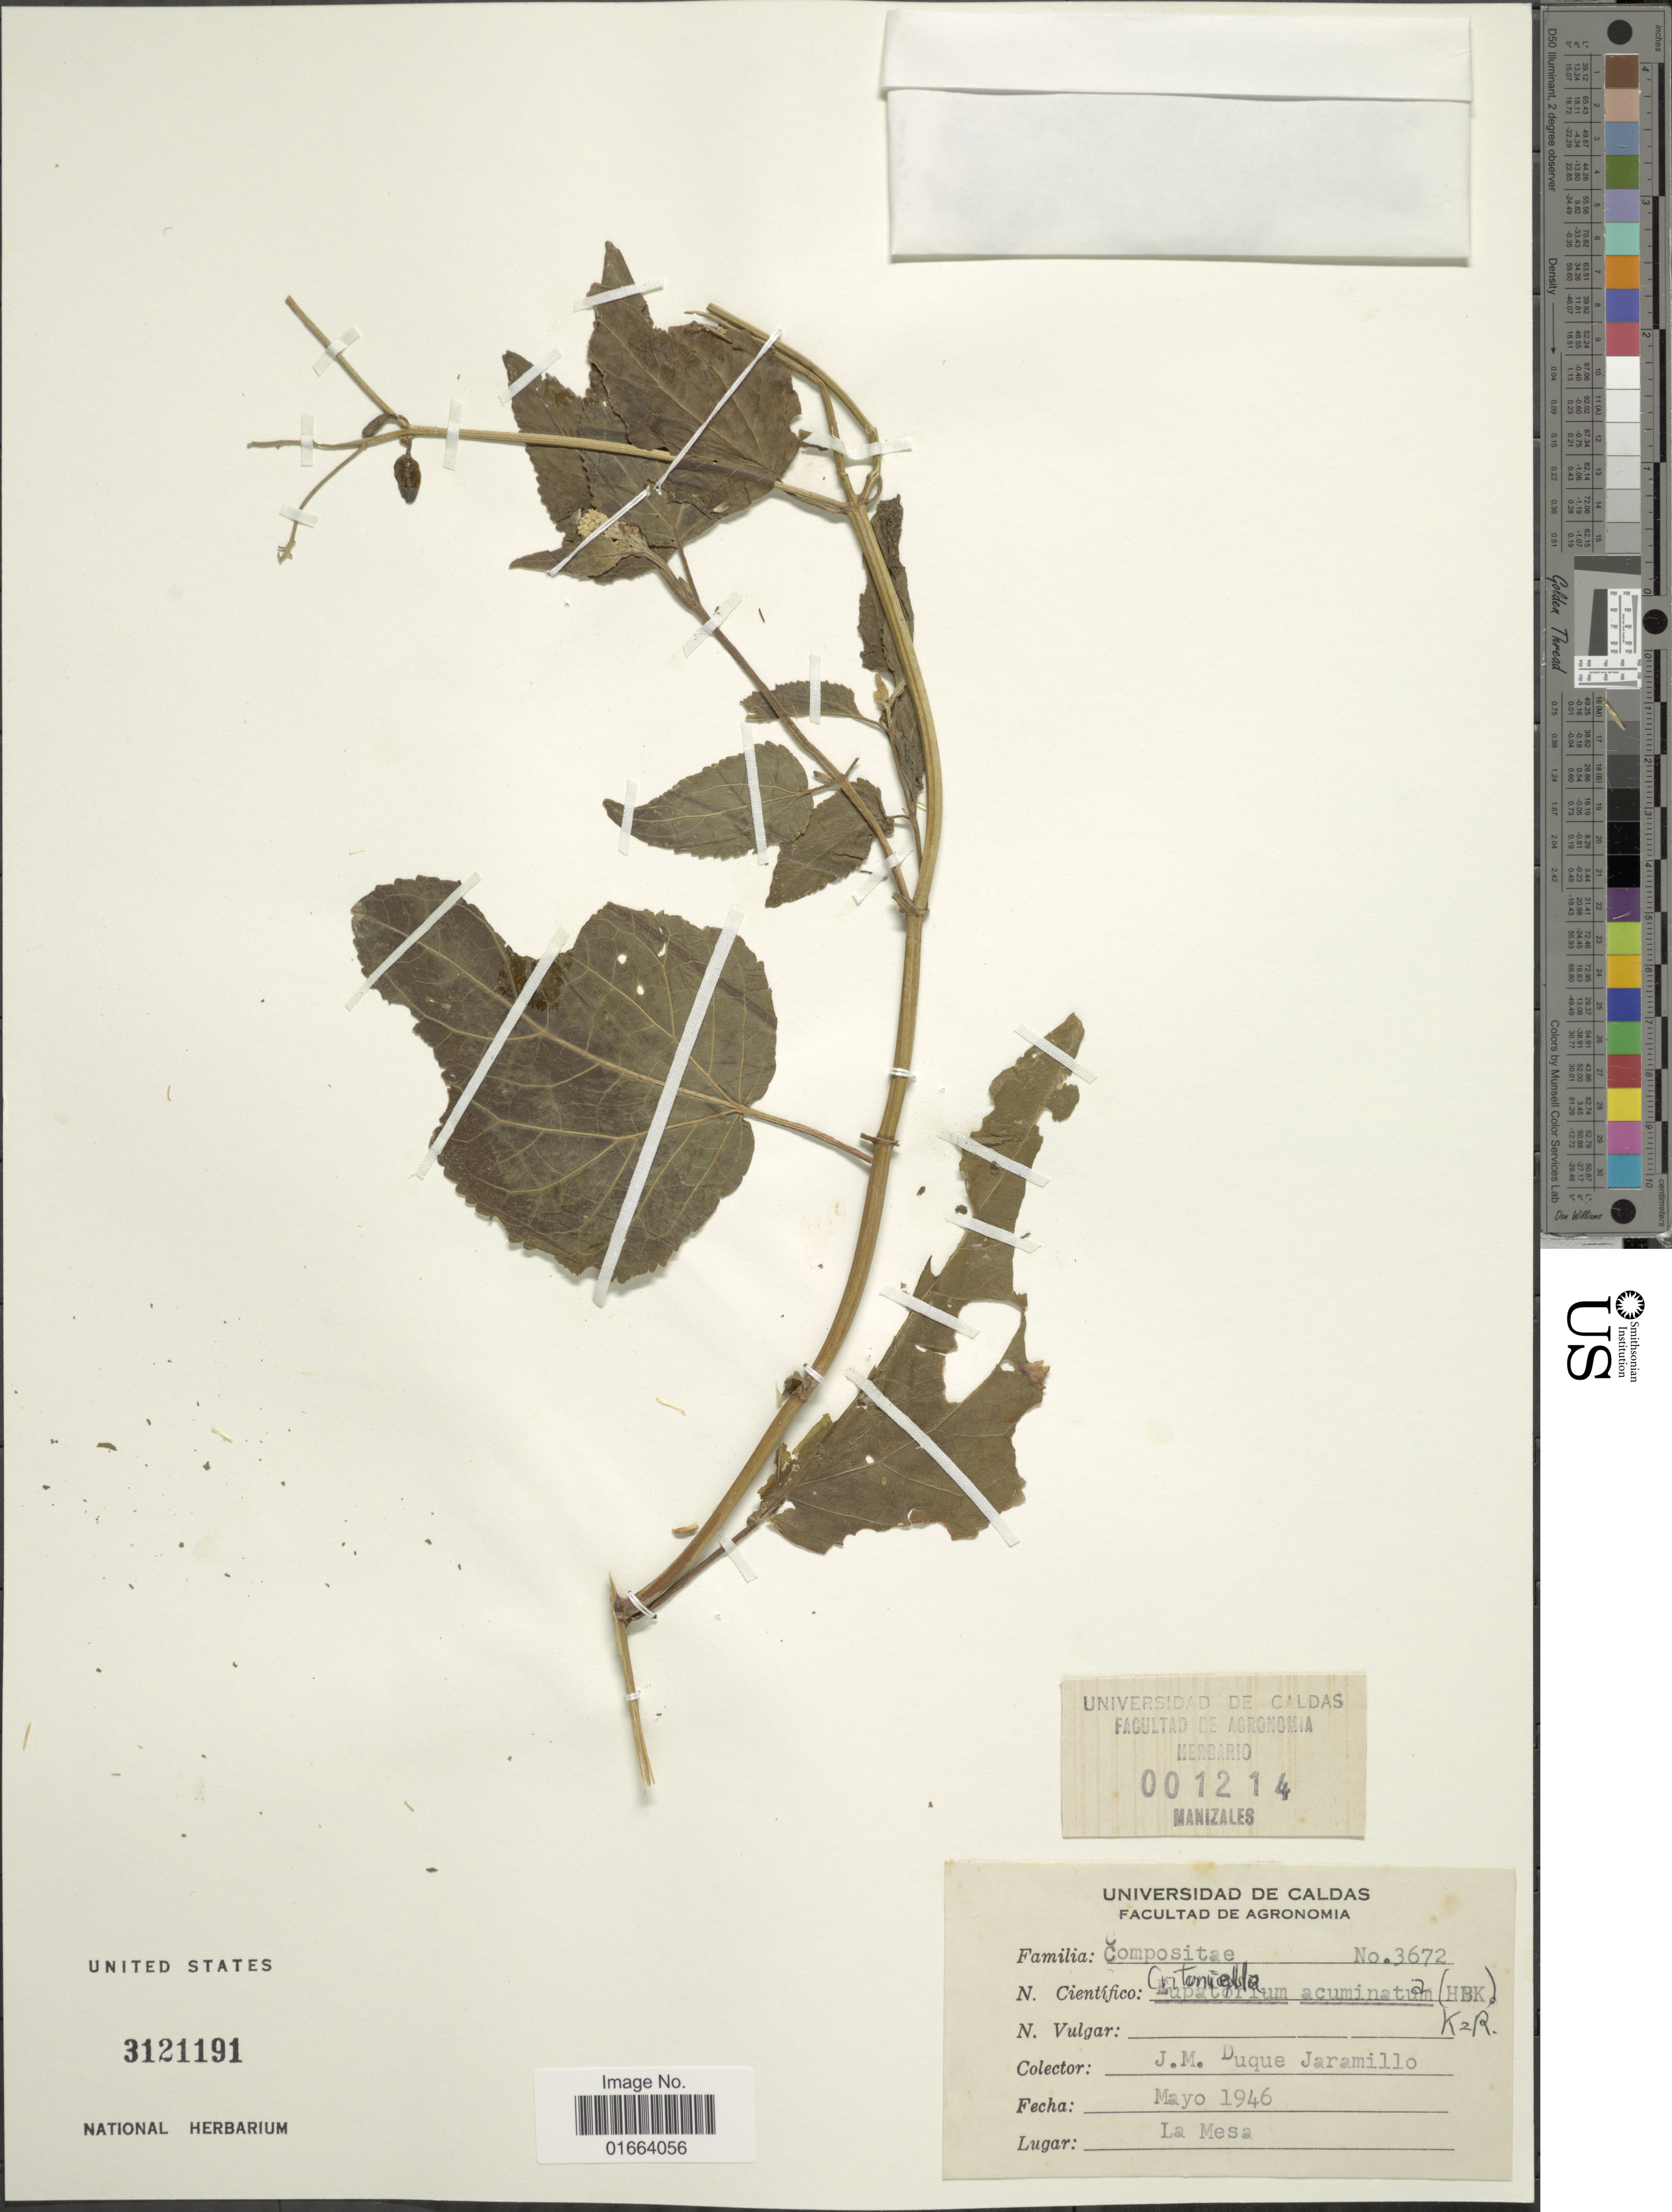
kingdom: Plantae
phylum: Tracheophyta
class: Magnoliopsida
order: Asterales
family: Asteraceae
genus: Critoniella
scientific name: Critoniella acuminata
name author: (Kunth) R.M. King & H. Rob.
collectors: J. M. Duque Jaramillo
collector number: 3672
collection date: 1946-05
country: Colombia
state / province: Cundinamarca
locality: La Mesa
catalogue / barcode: US 3121191